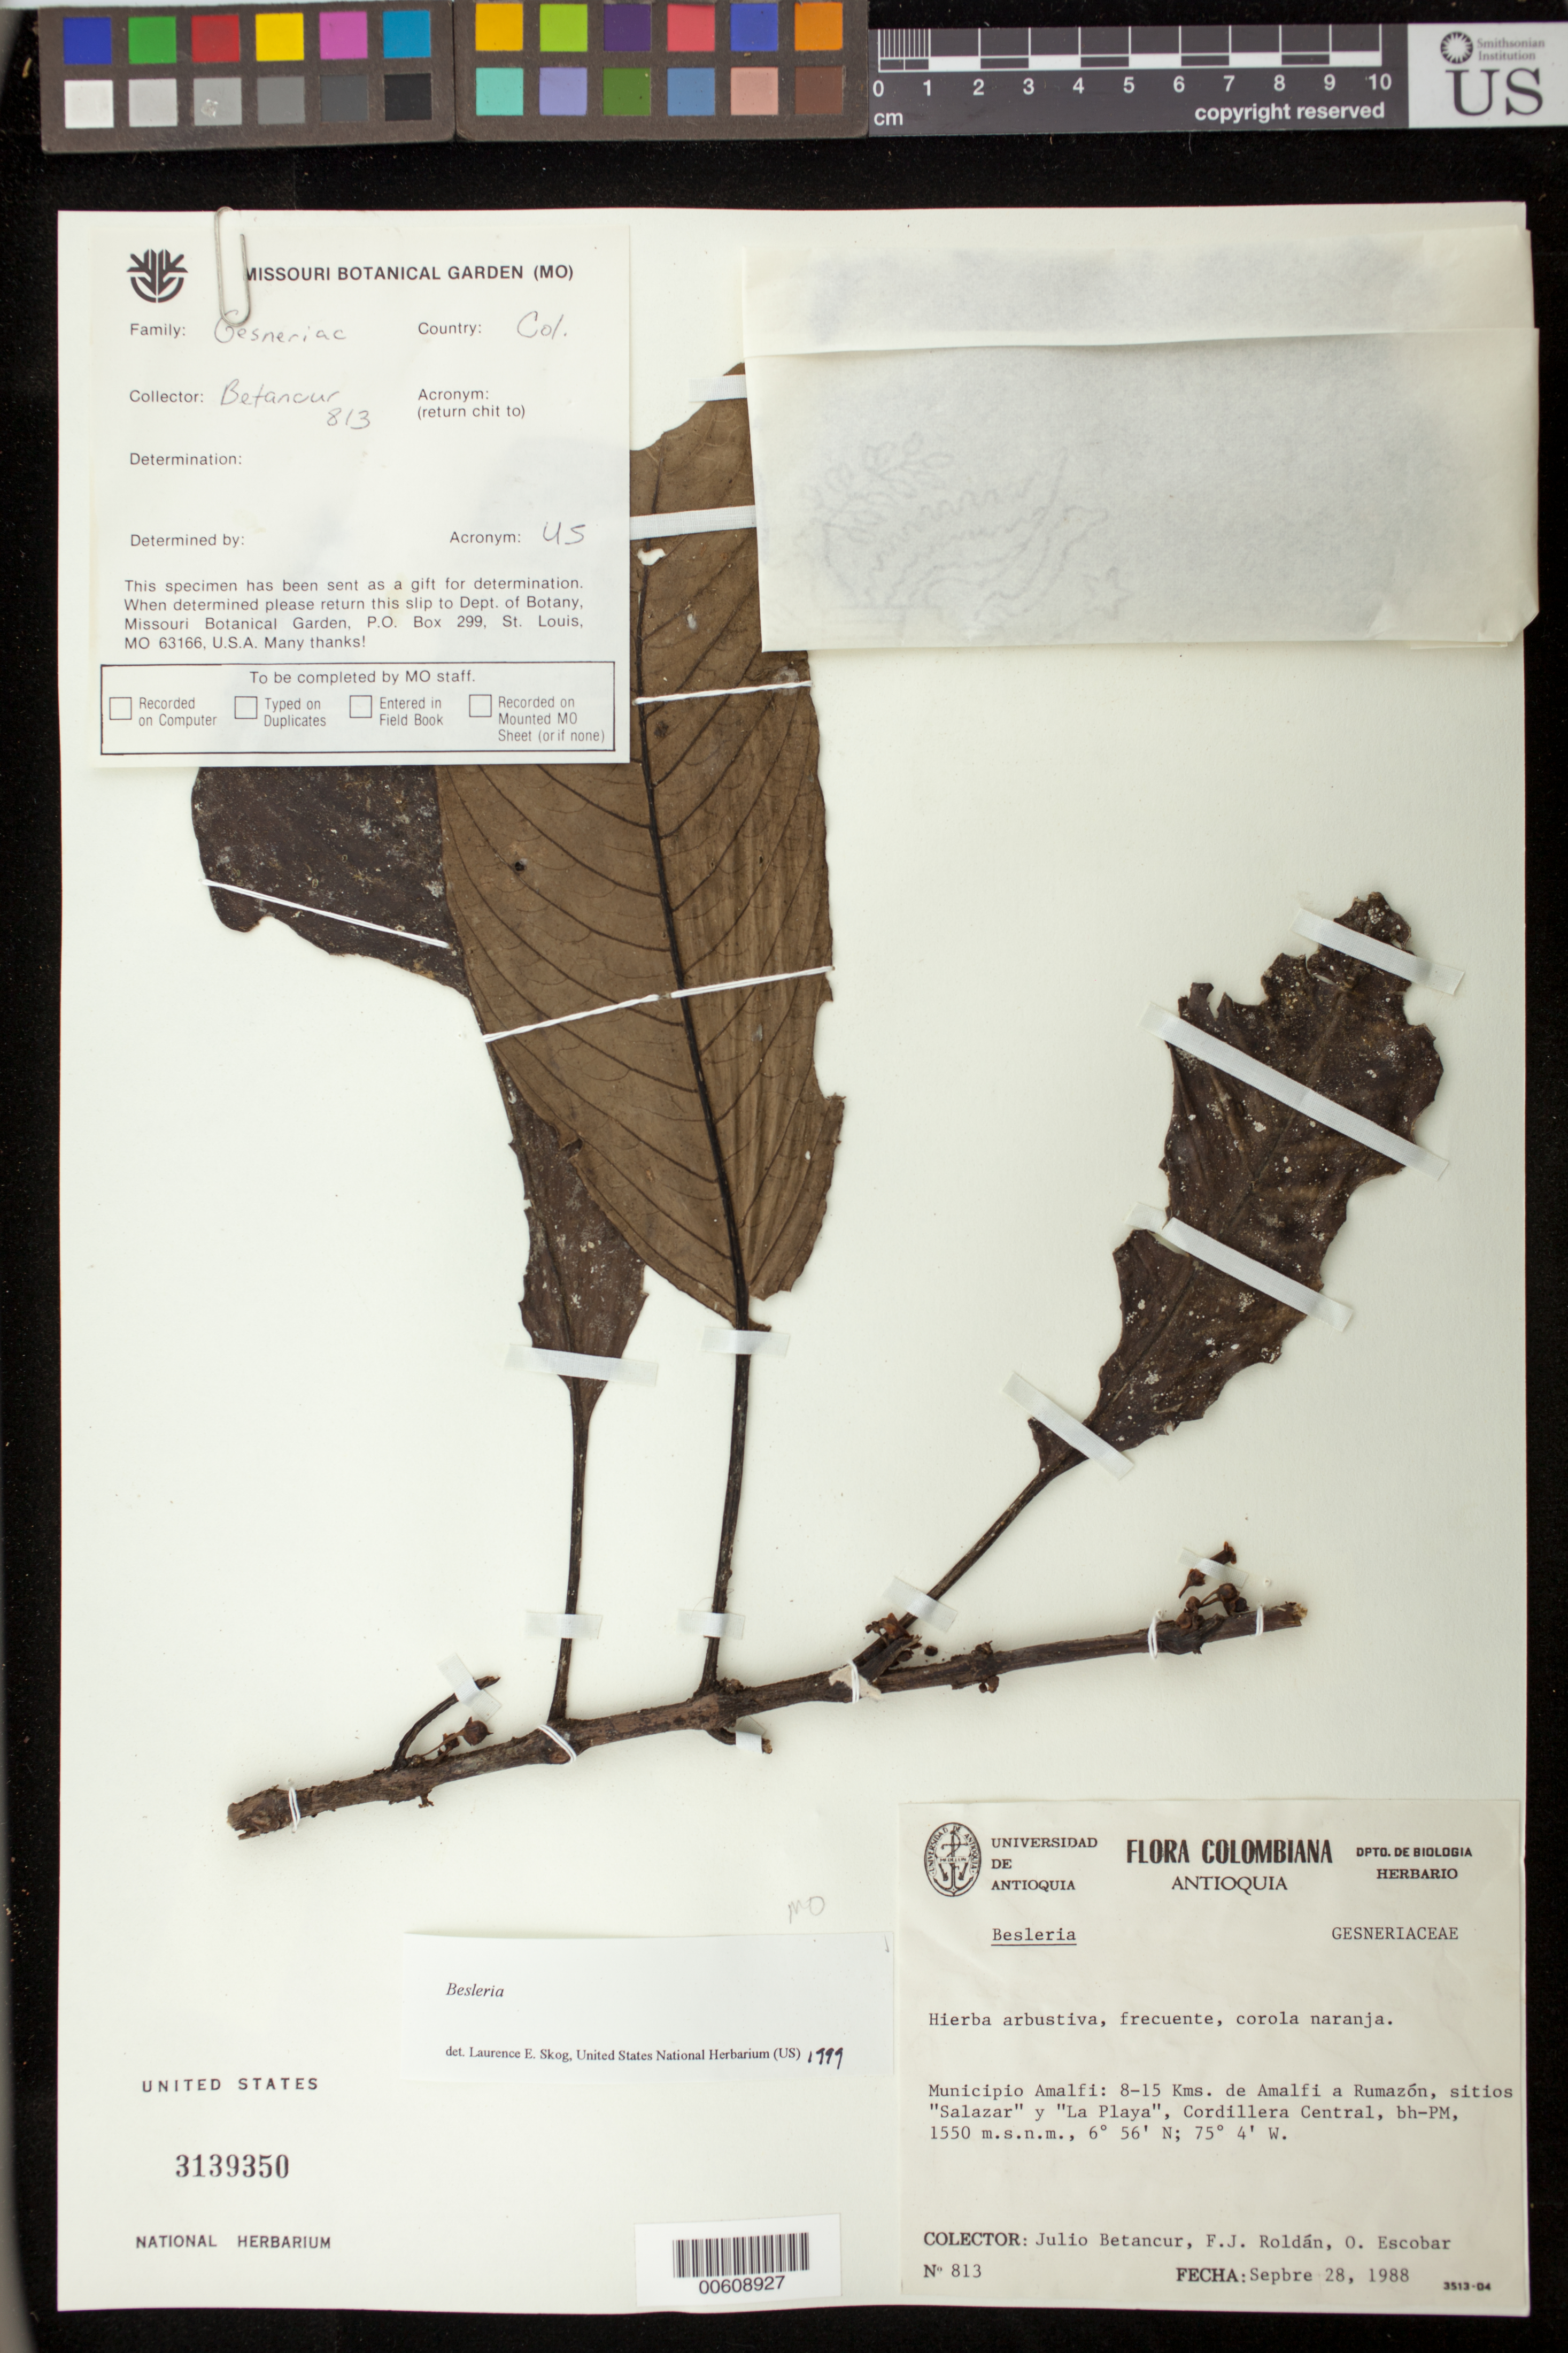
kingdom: Plantae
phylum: Tracheophyta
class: Magnoliopsida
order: Lamiales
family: Gesneriaceae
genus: Besleria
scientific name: Besleria sp.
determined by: Skog, Laurence E.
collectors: J. C. Betancur, F. J. Roldán & O. D. Escobar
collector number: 813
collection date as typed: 28 Sep 1988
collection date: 1988-09-28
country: Colombia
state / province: Antioquia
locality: Mpio. Amalfi: 8-15 km de Amalfi a Rumazón, sitios "Salazar" y "La Playa", Cordillera Central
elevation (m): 1550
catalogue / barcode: US 3139350